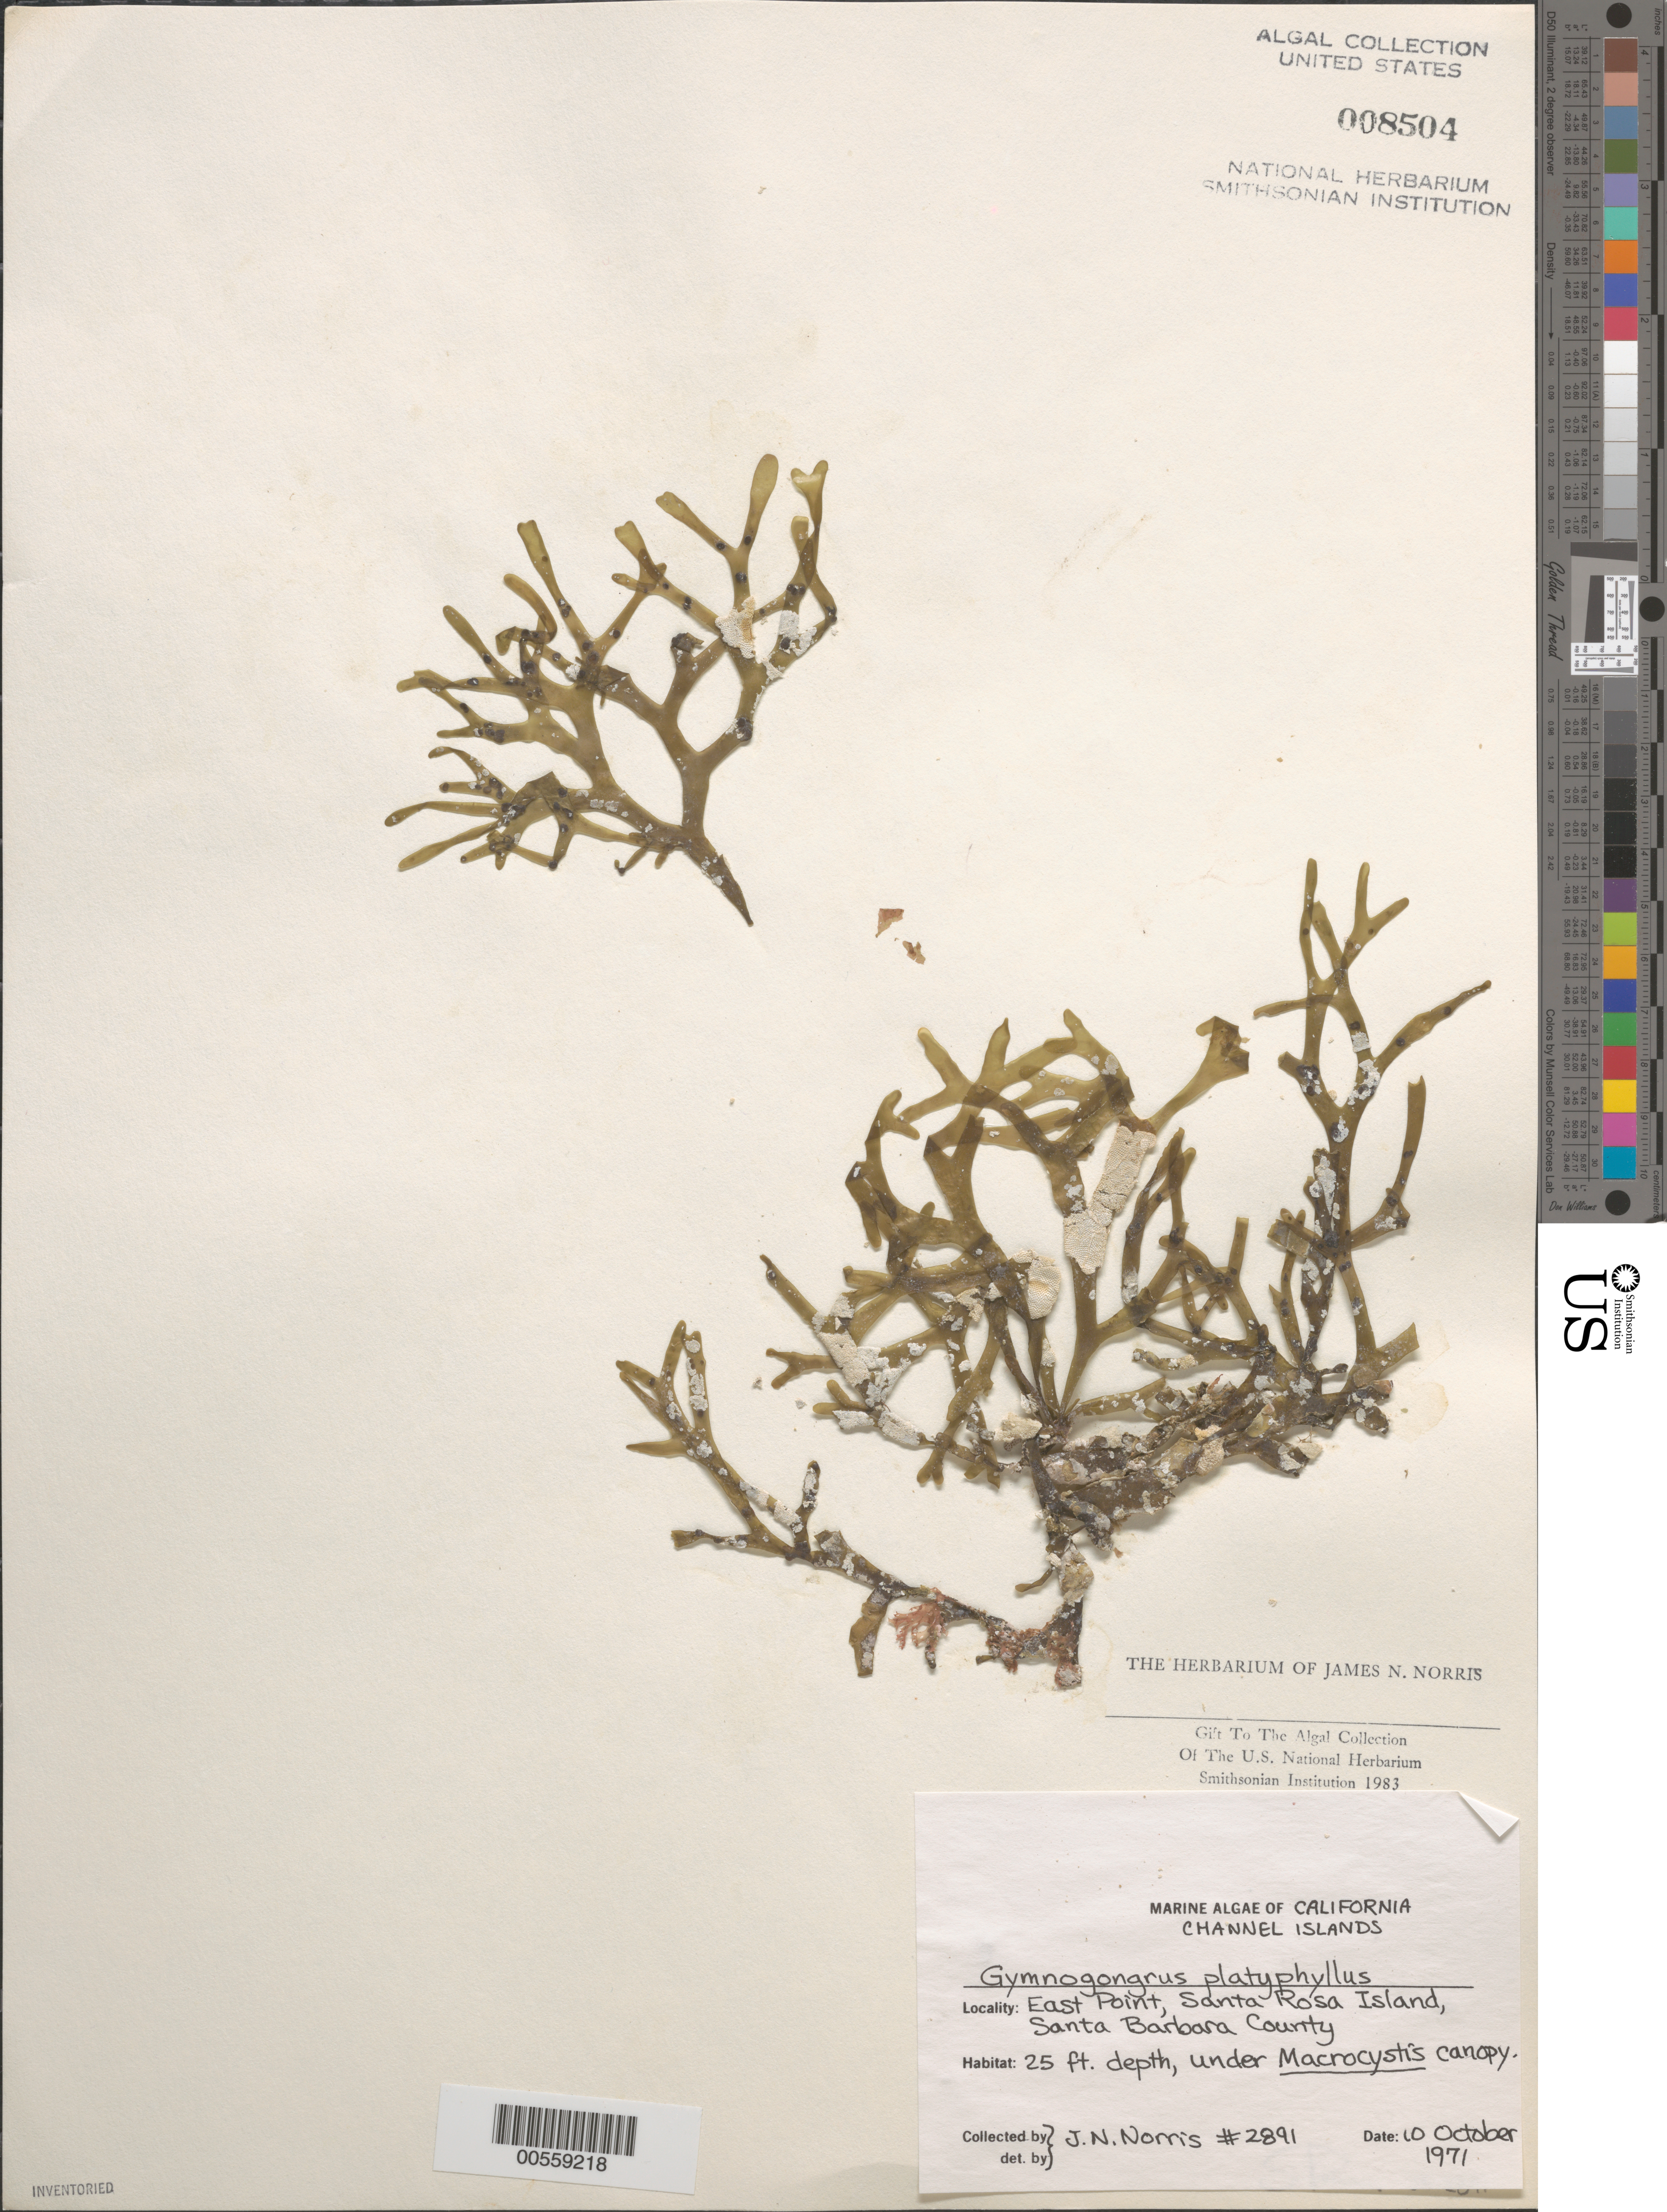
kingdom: Plantae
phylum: Rhodophyta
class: Florideophyceae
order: Gigartinales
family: Phyllophoraceae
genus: Gymnogongrus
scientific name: Gymnogongrus platyphyllus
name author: N.L. Gardner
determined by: Norris, James N.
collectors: J. N. Norris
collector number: JN-2891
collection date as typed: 10 Oct 1971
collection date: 1971-10-10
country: United States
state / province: California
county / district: Santa Barbara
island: Santa Rosa Island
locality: East Point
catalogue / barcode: US 8504